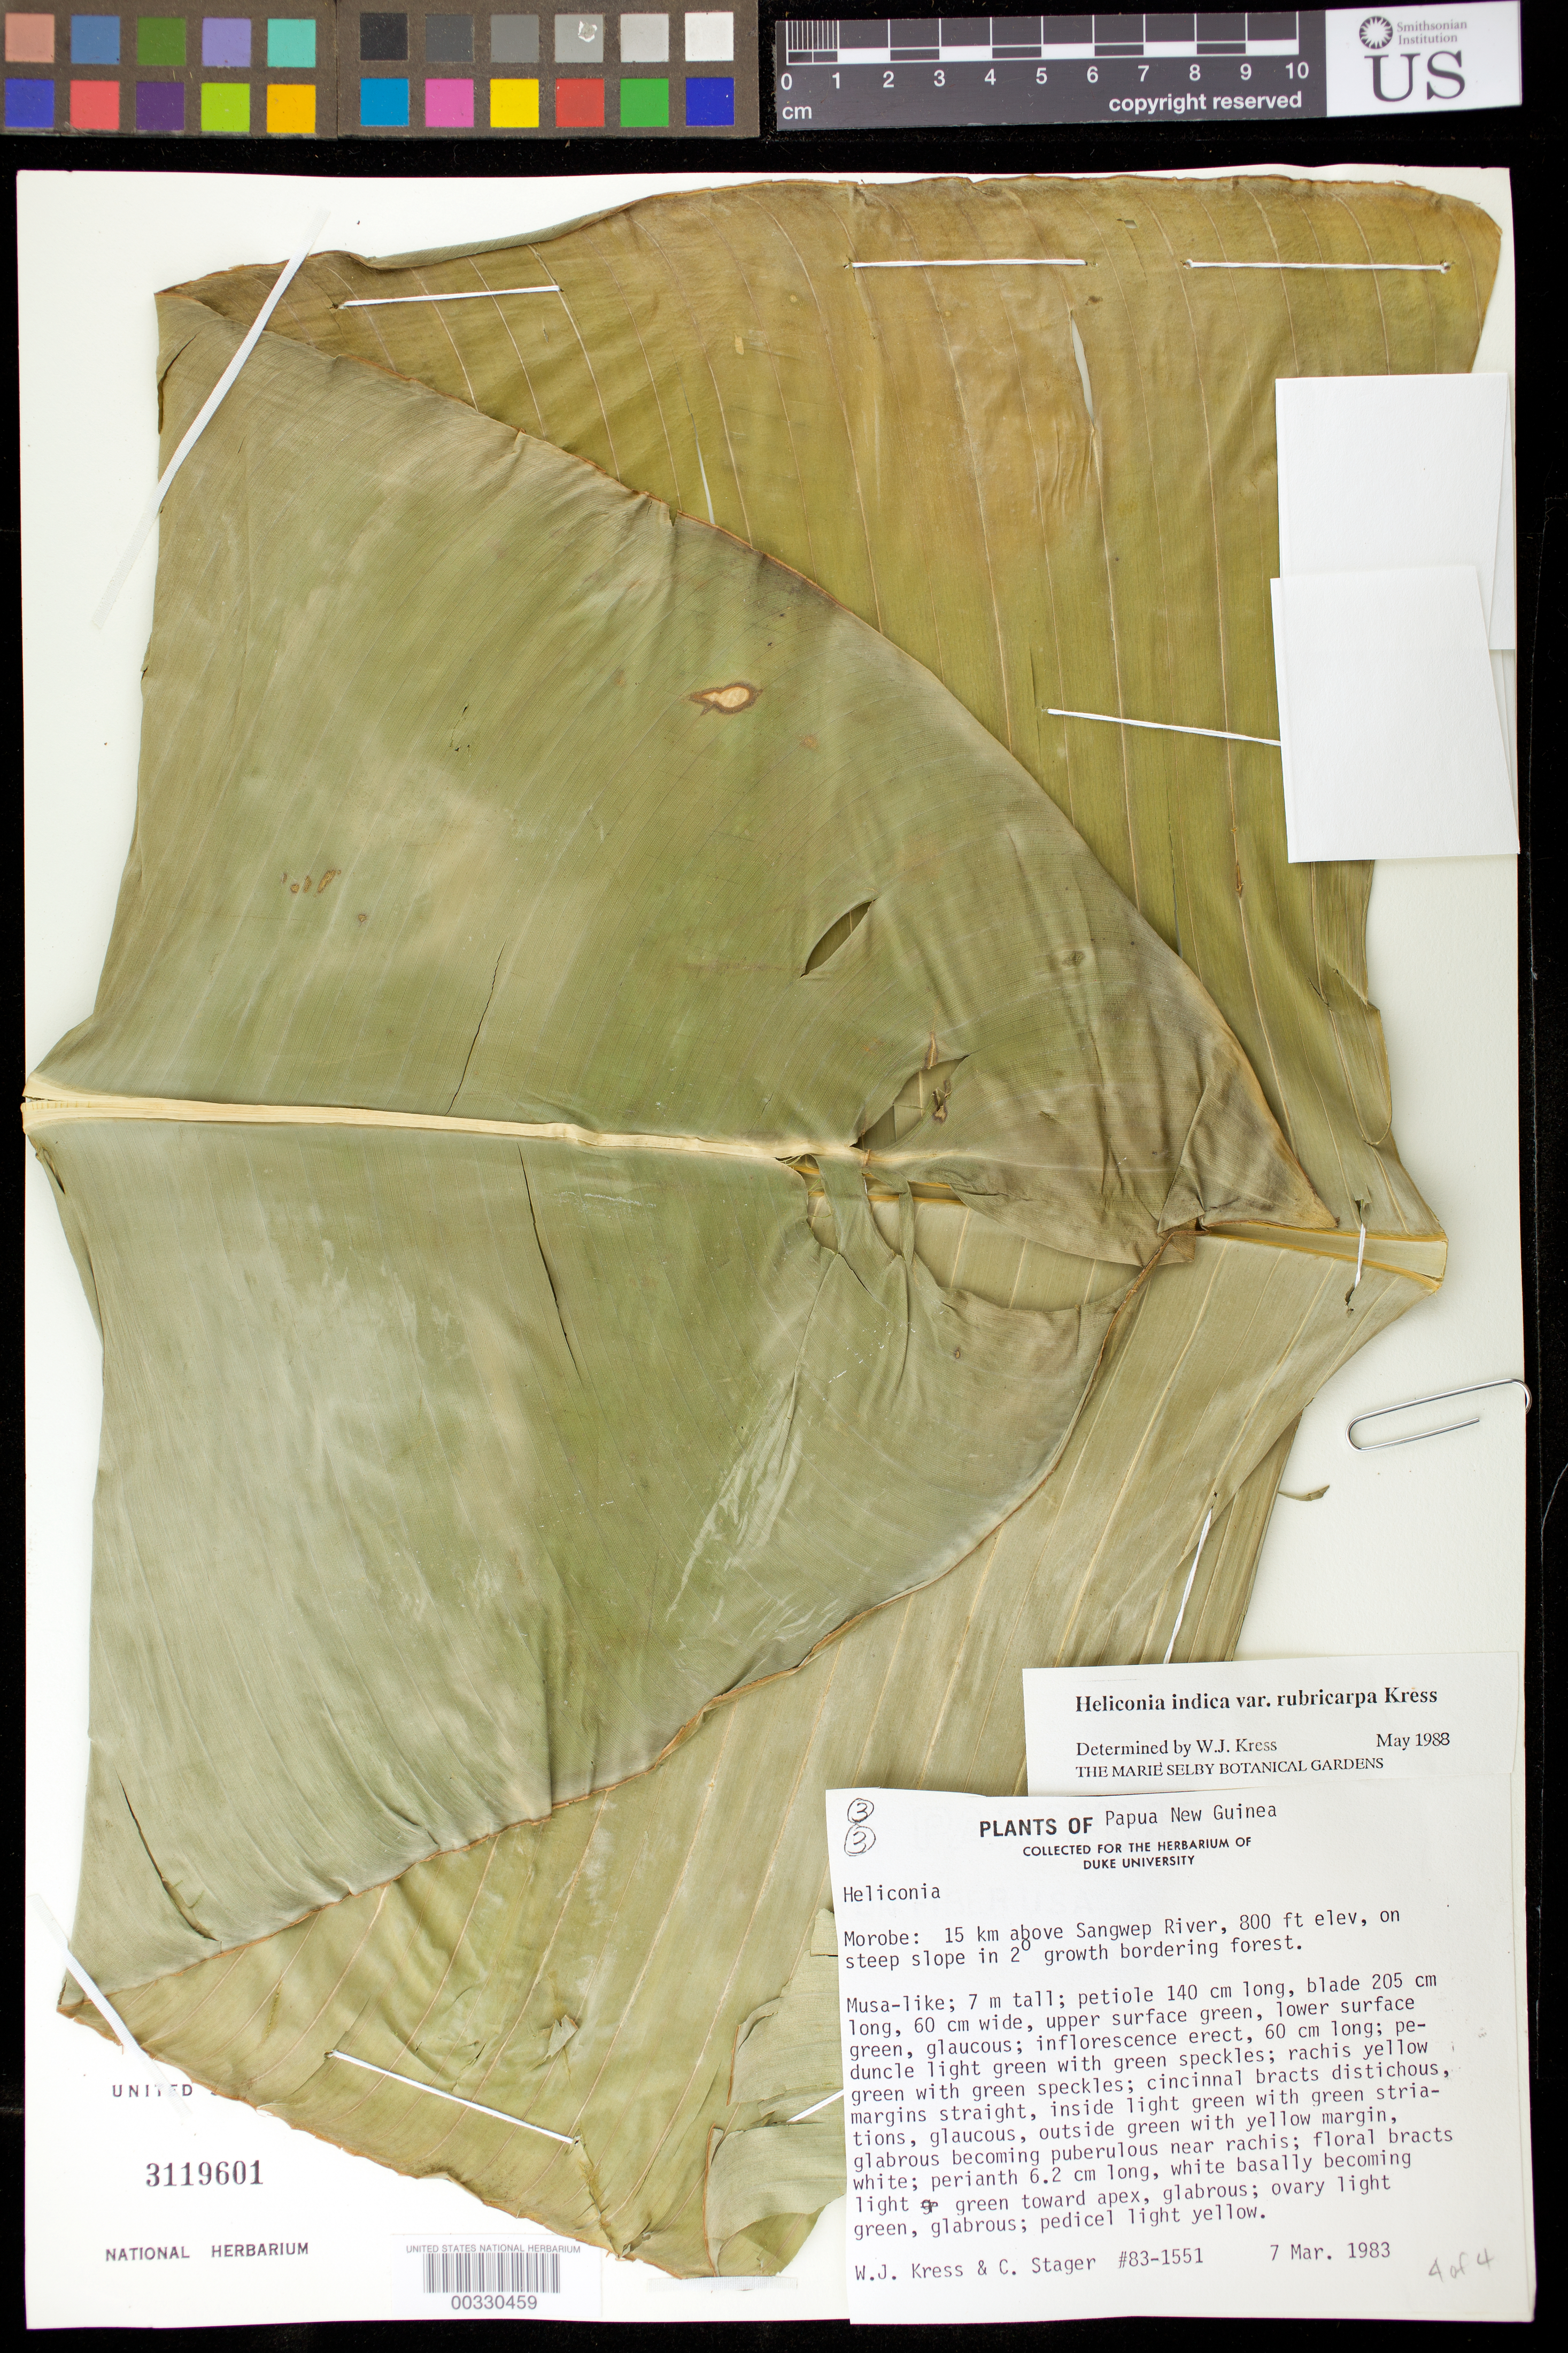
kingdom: Plantae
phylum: Tracheophyta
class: Liliopsida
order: Zingiberales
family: Heliconiaceae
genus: Heliconia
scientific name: Heliconia indica var. rubricarpa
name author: W.J. Kress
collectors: W. J. Kress & C. Stager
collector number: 83-1551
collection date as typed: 07 Mar 1983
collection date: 1983-03-07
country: Papua New Guinea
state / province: Morobe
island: New Guinea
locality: Morobe, 15 km above sangwep river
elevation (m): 244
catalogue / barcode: US 3119601